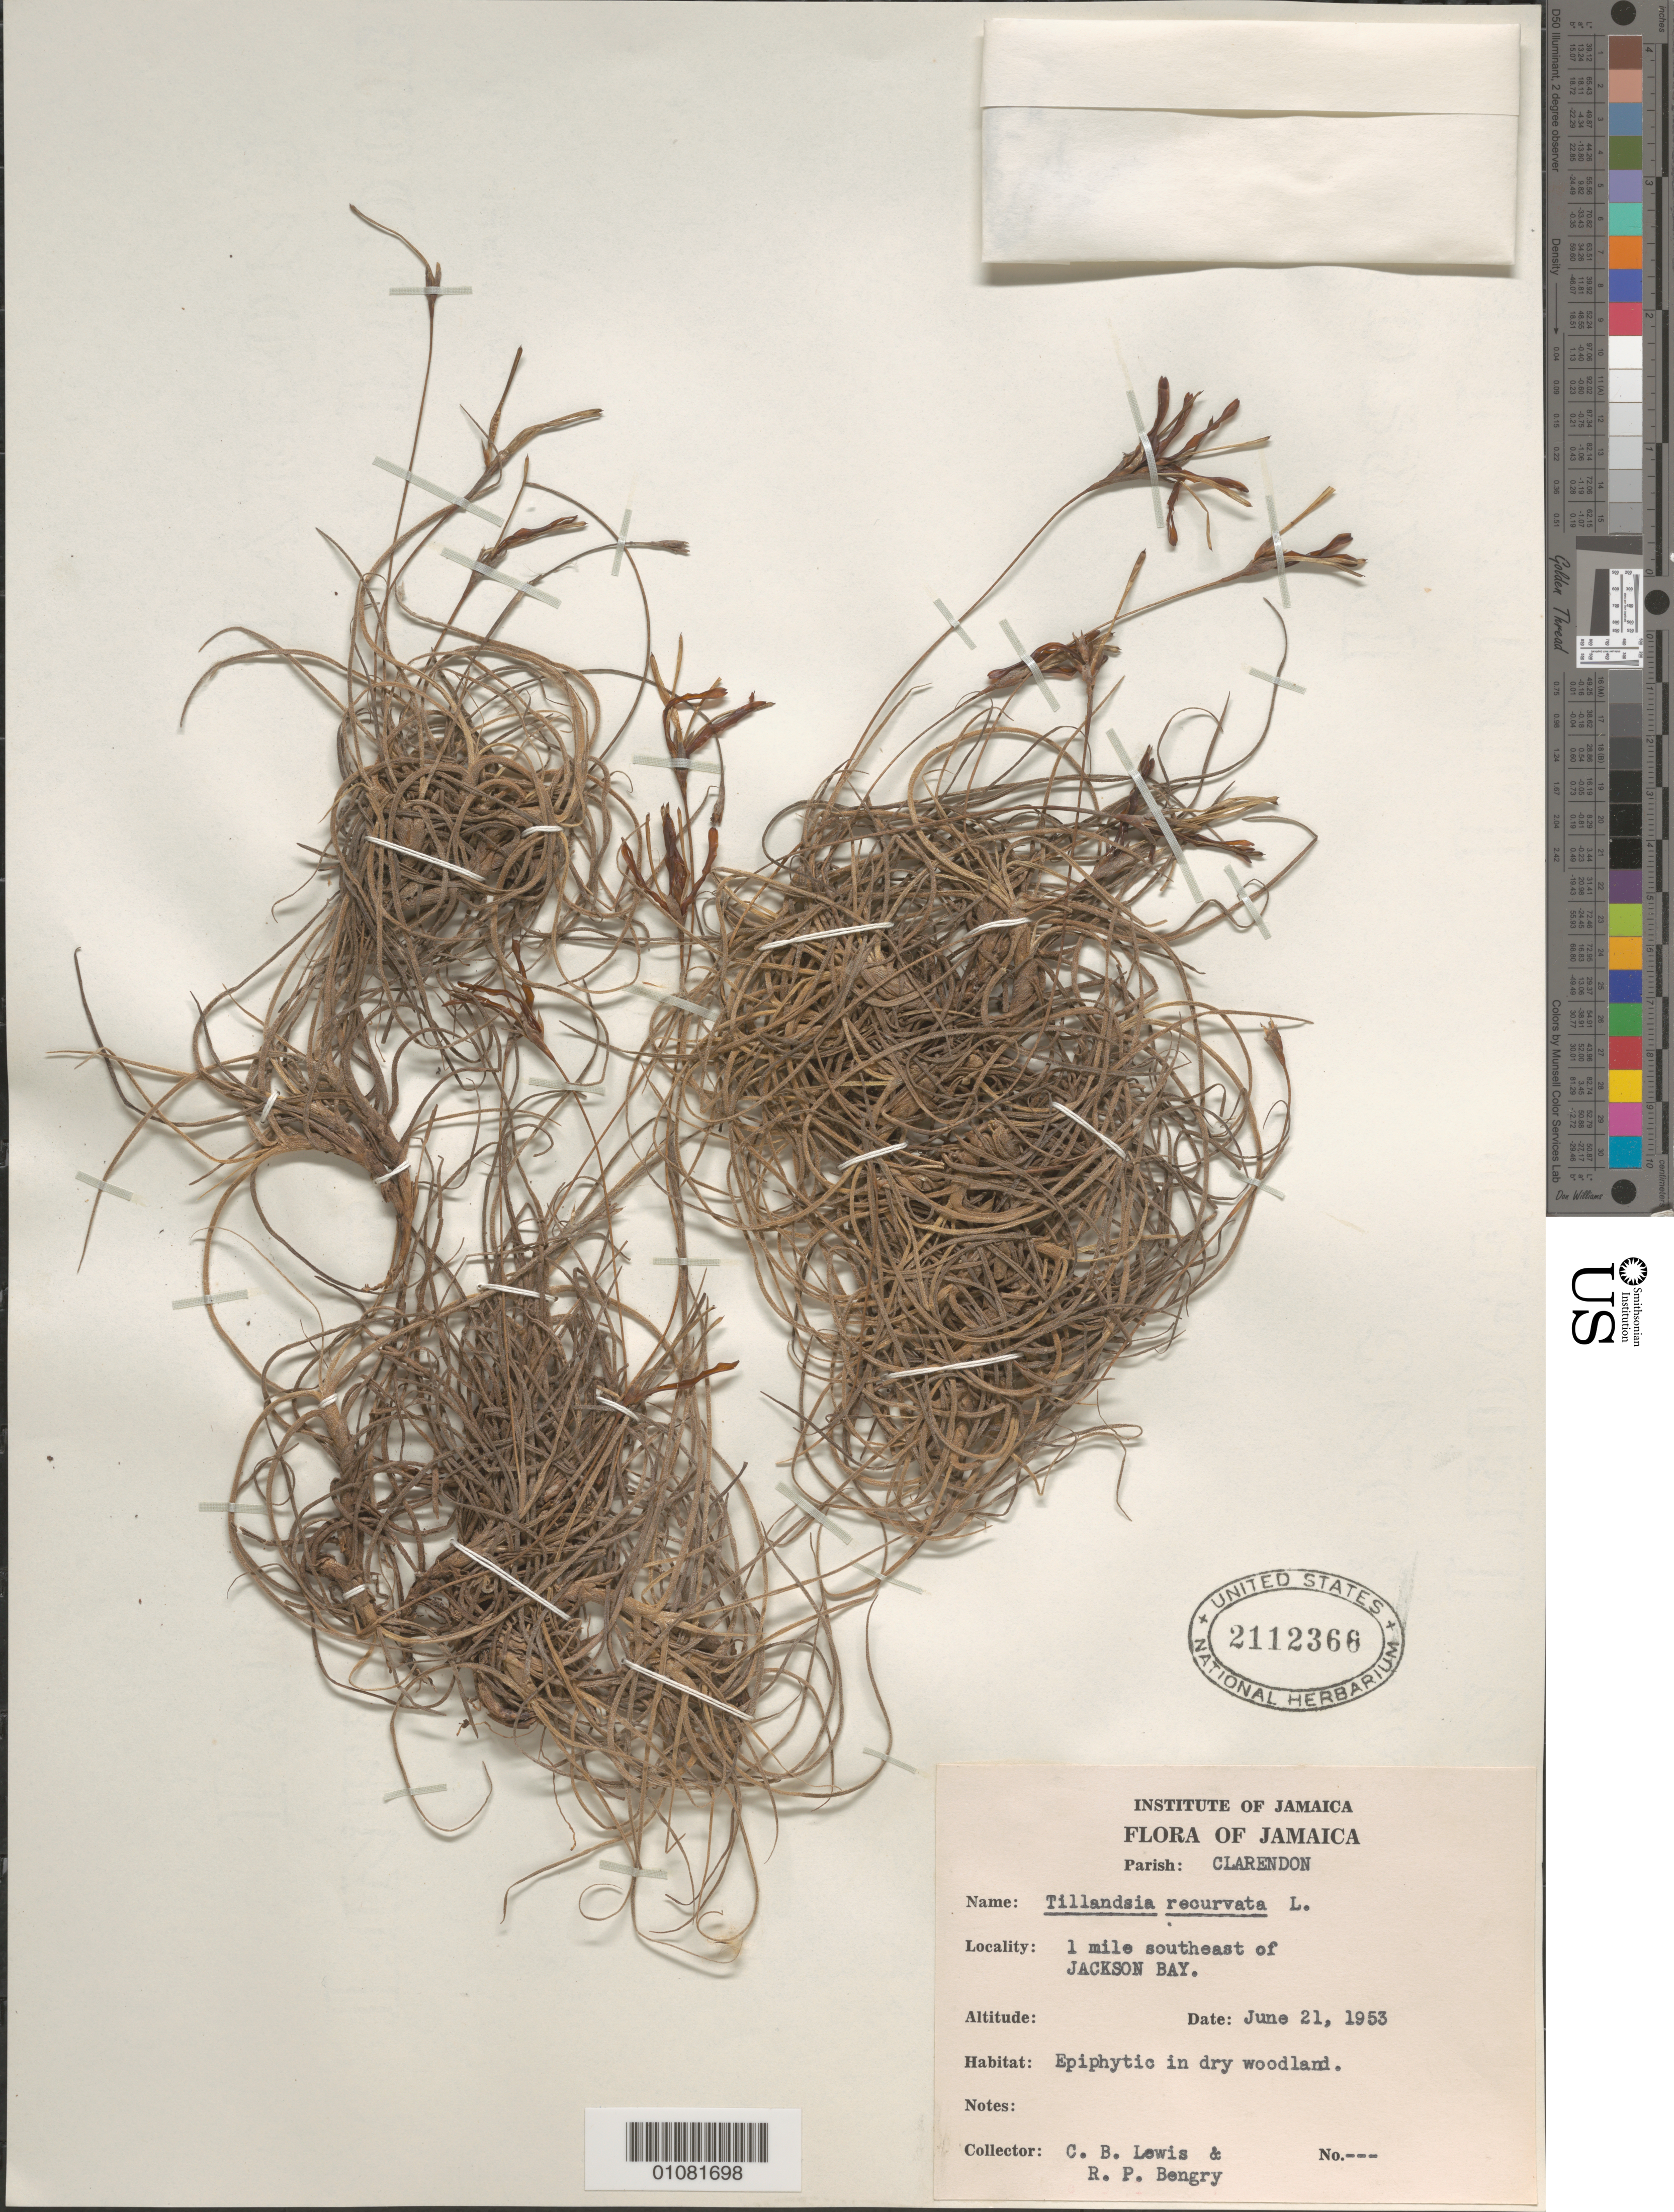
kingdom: Plantae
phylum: Tracheophyta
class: Liliopsida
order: Poales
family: Bromeliaceae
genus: Tillandsia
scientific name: Tillandsia recurvata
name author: L.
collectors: C. B. Lewis & R. Bengry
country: Jamaica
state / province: Clarendon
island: Jamaica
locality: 1 mile SE of Jackson Bay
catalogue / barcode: US 2112366